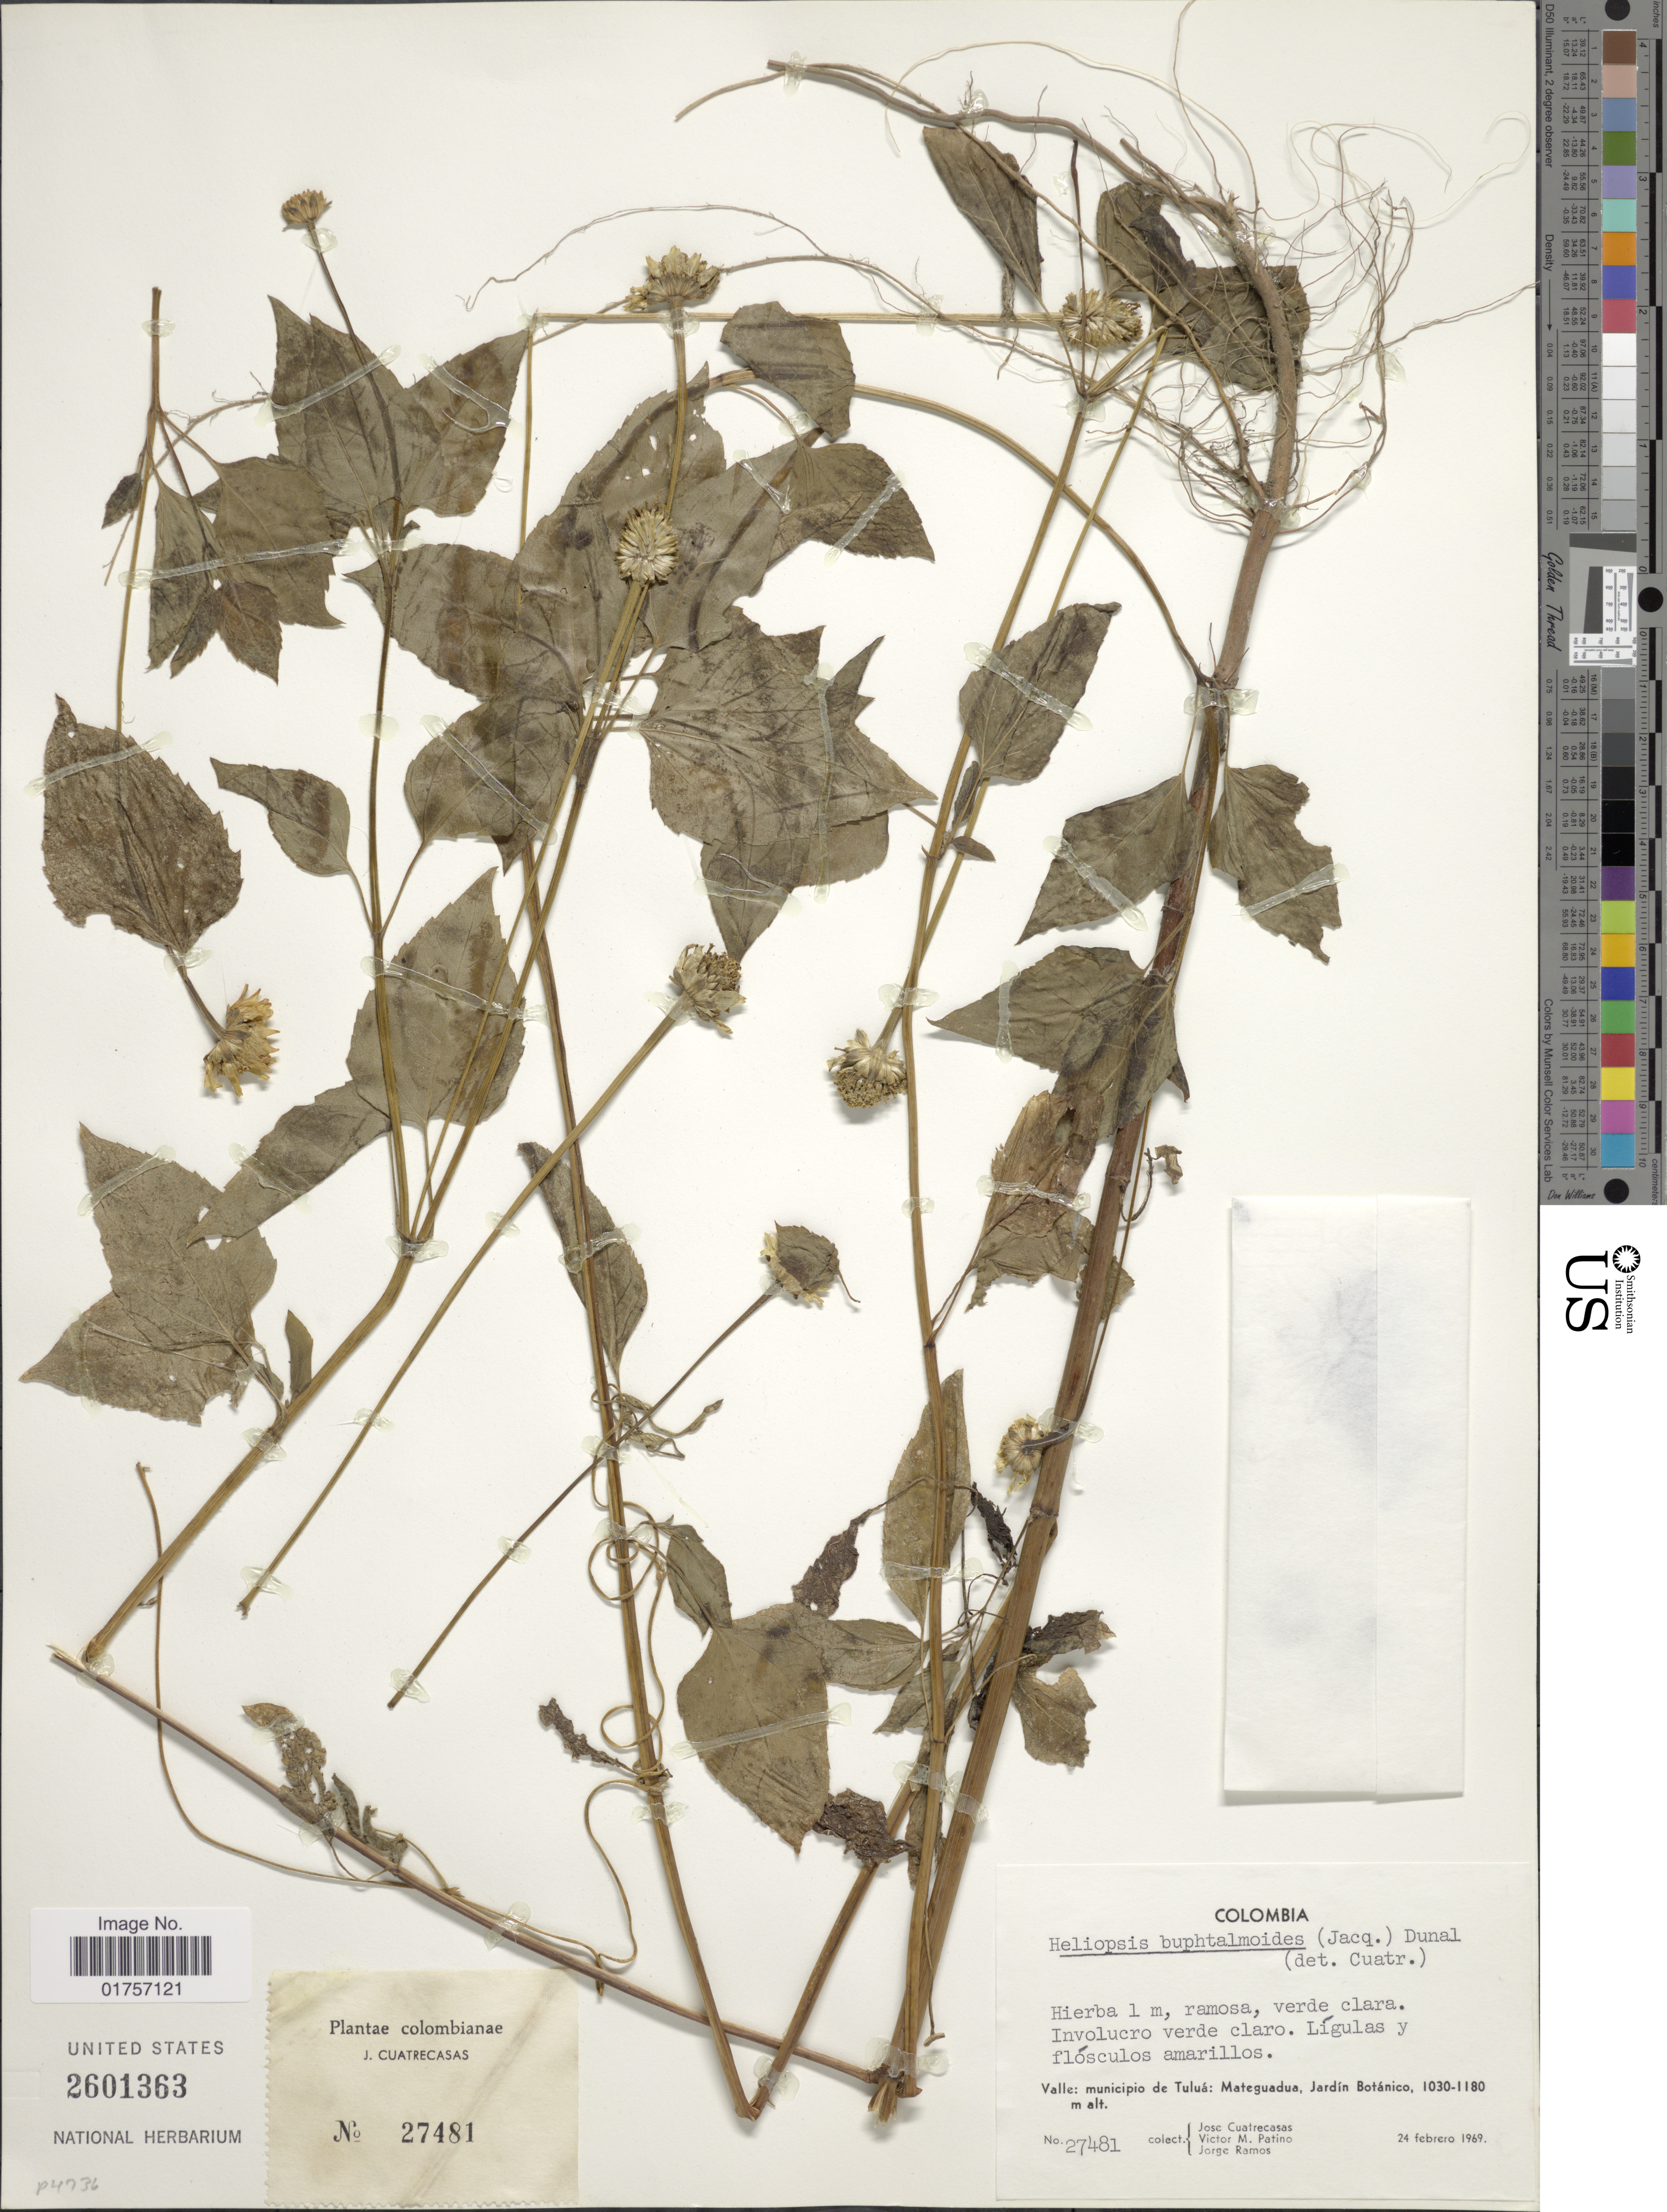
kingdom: Plantae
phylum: Tracheophyta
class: Magnoliopsida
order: Asterales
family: Asteraceae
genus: Heliopsis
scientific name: Heliopsis buphthalmoides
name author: (Jacq.) Dunal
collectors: J. Cuatrecasas, V. M. Patiño & J. Ramos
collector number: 27481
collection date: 1969-02-24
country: Colombia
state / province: Valle del Cauca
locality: Valle: municipio de Tuluá: Mateguadua, Jardín Botánico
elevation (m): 1030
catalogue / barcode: US 2601363